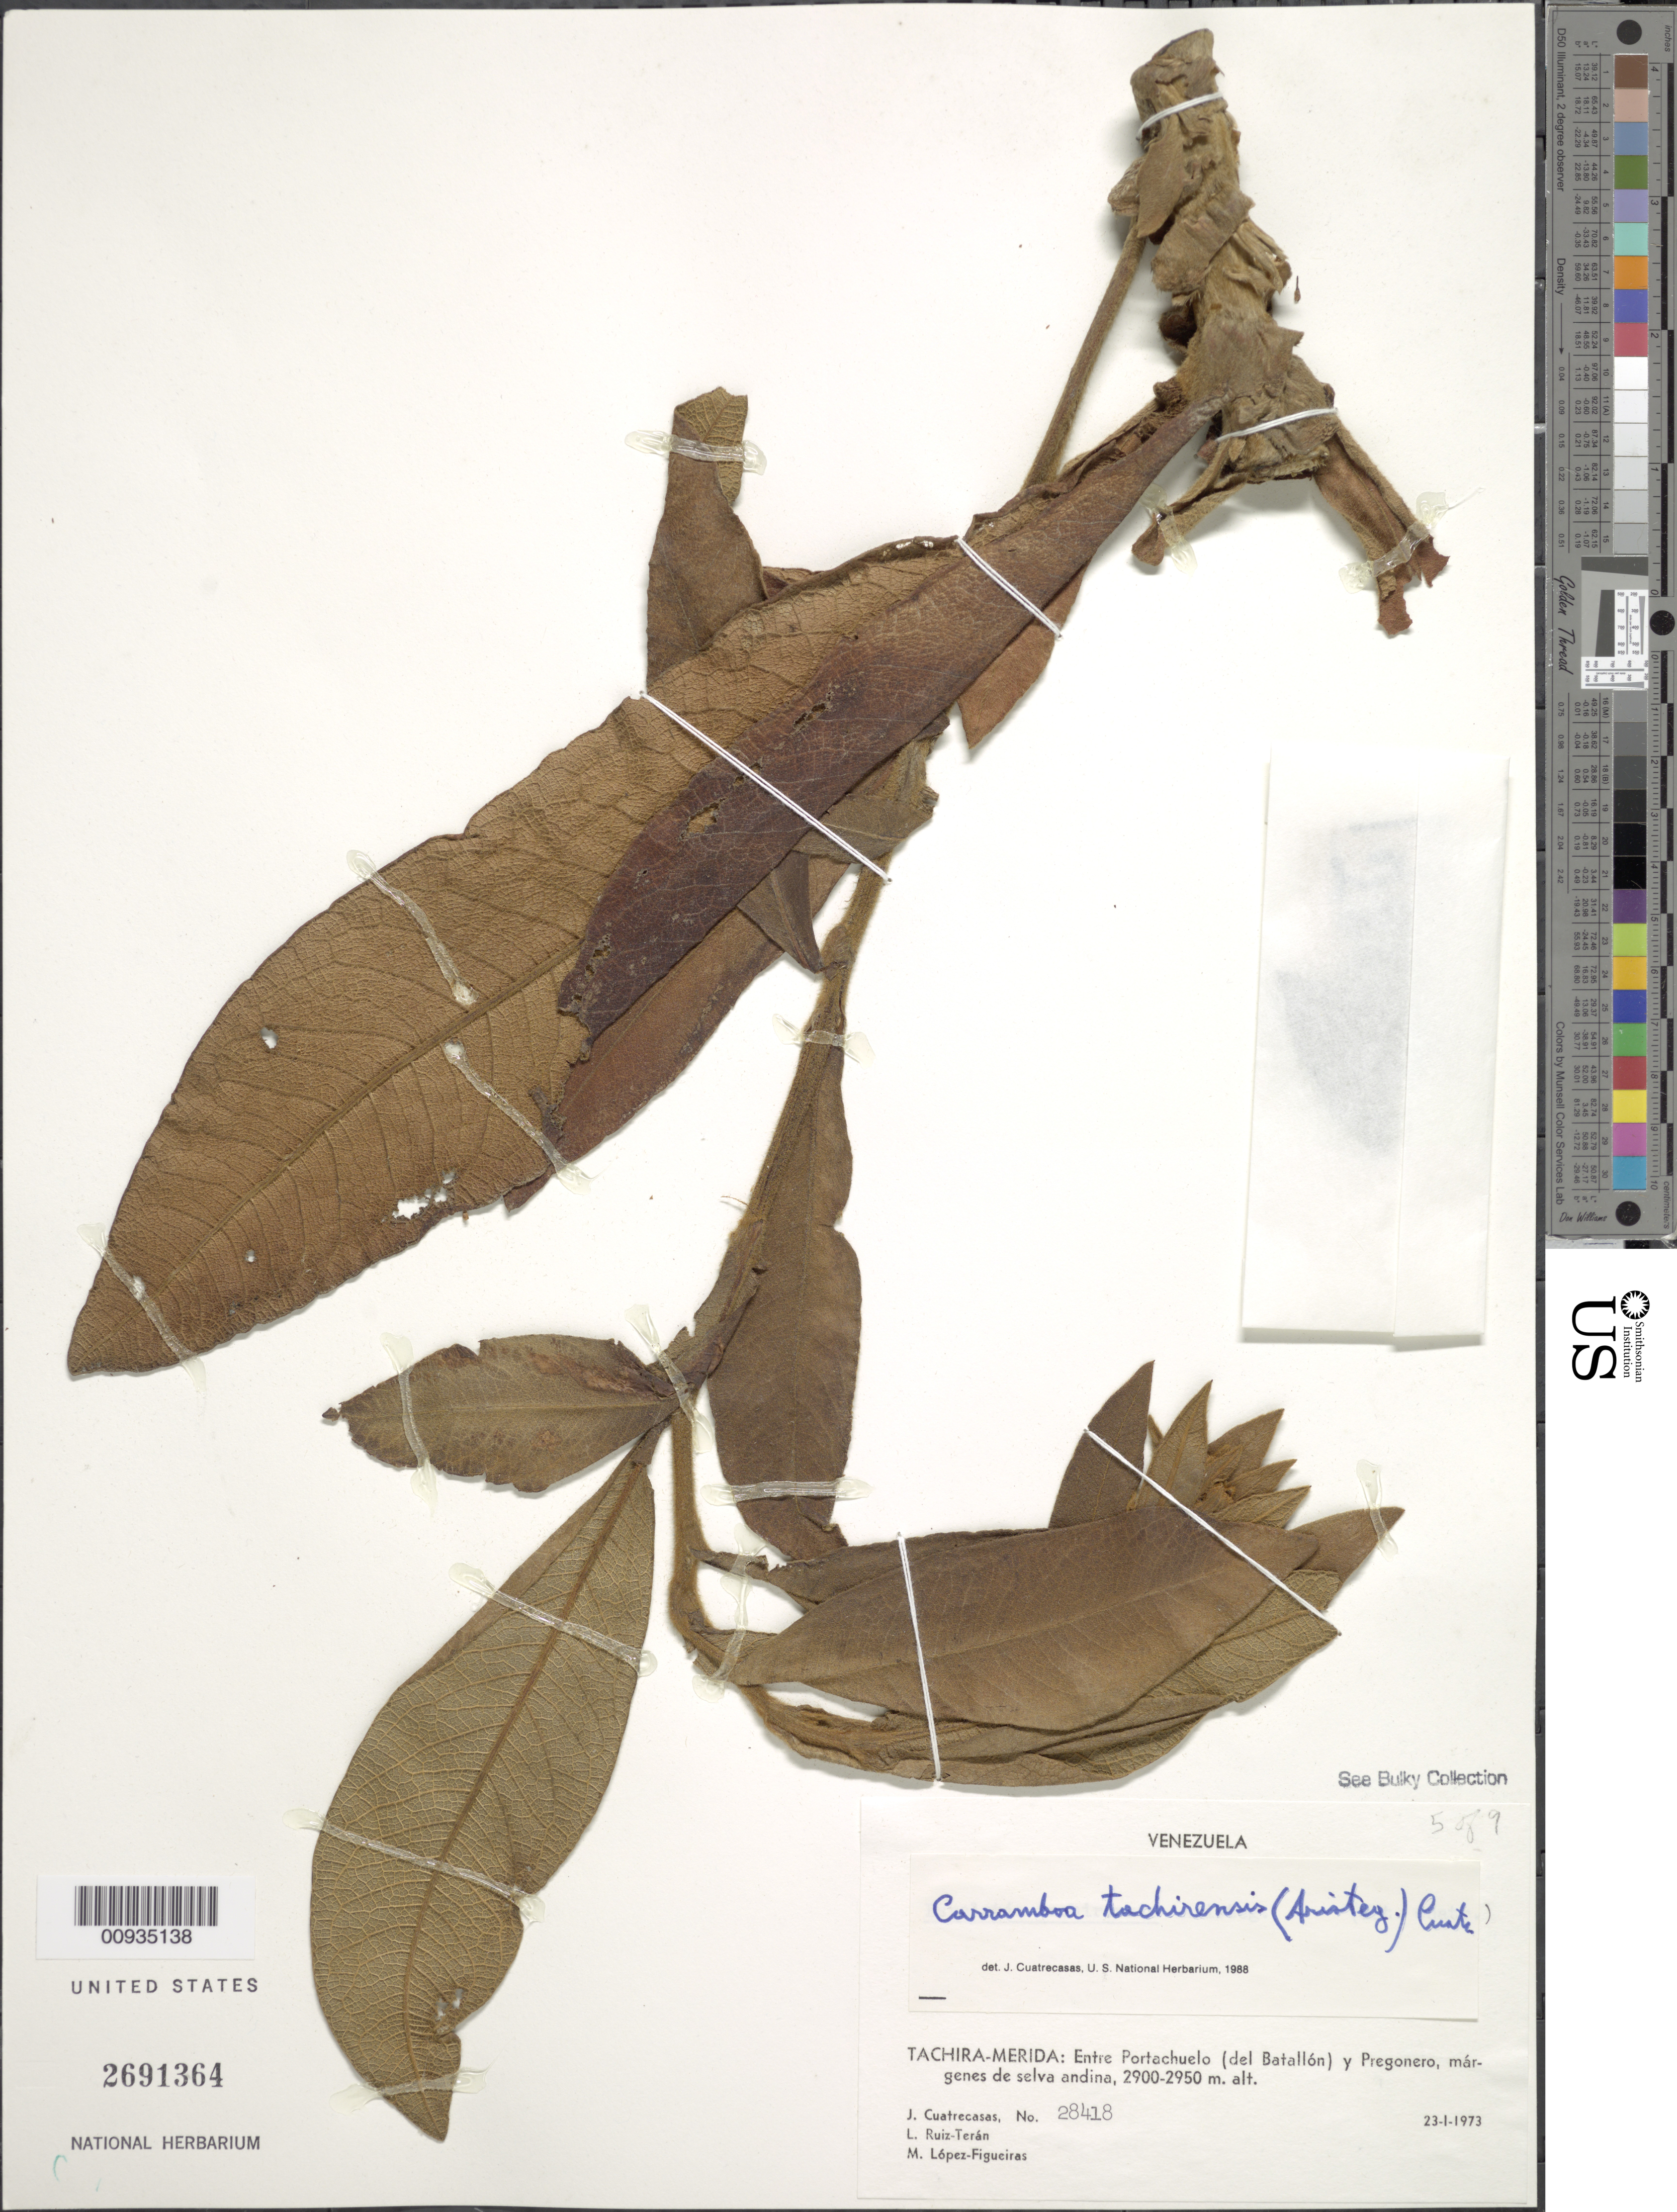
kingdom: Plantae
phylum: Tracheophyta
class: Magnoliopsida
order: Asterales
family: Asteraceae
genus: Carramboa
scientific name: Carramboa tachirensis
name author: (Aristeg.) Cuatrec.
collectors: J. Cuatrecasas, L. E. Ruíz-Terán & M. López Figueiras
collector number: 28418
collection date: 1973-01-23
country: Venezuela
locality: Tachira-Merida: Entre Portachuelo (del Batallon) y Pregonero, margenes de selva andina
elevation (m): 2900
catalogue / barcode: US 2691364